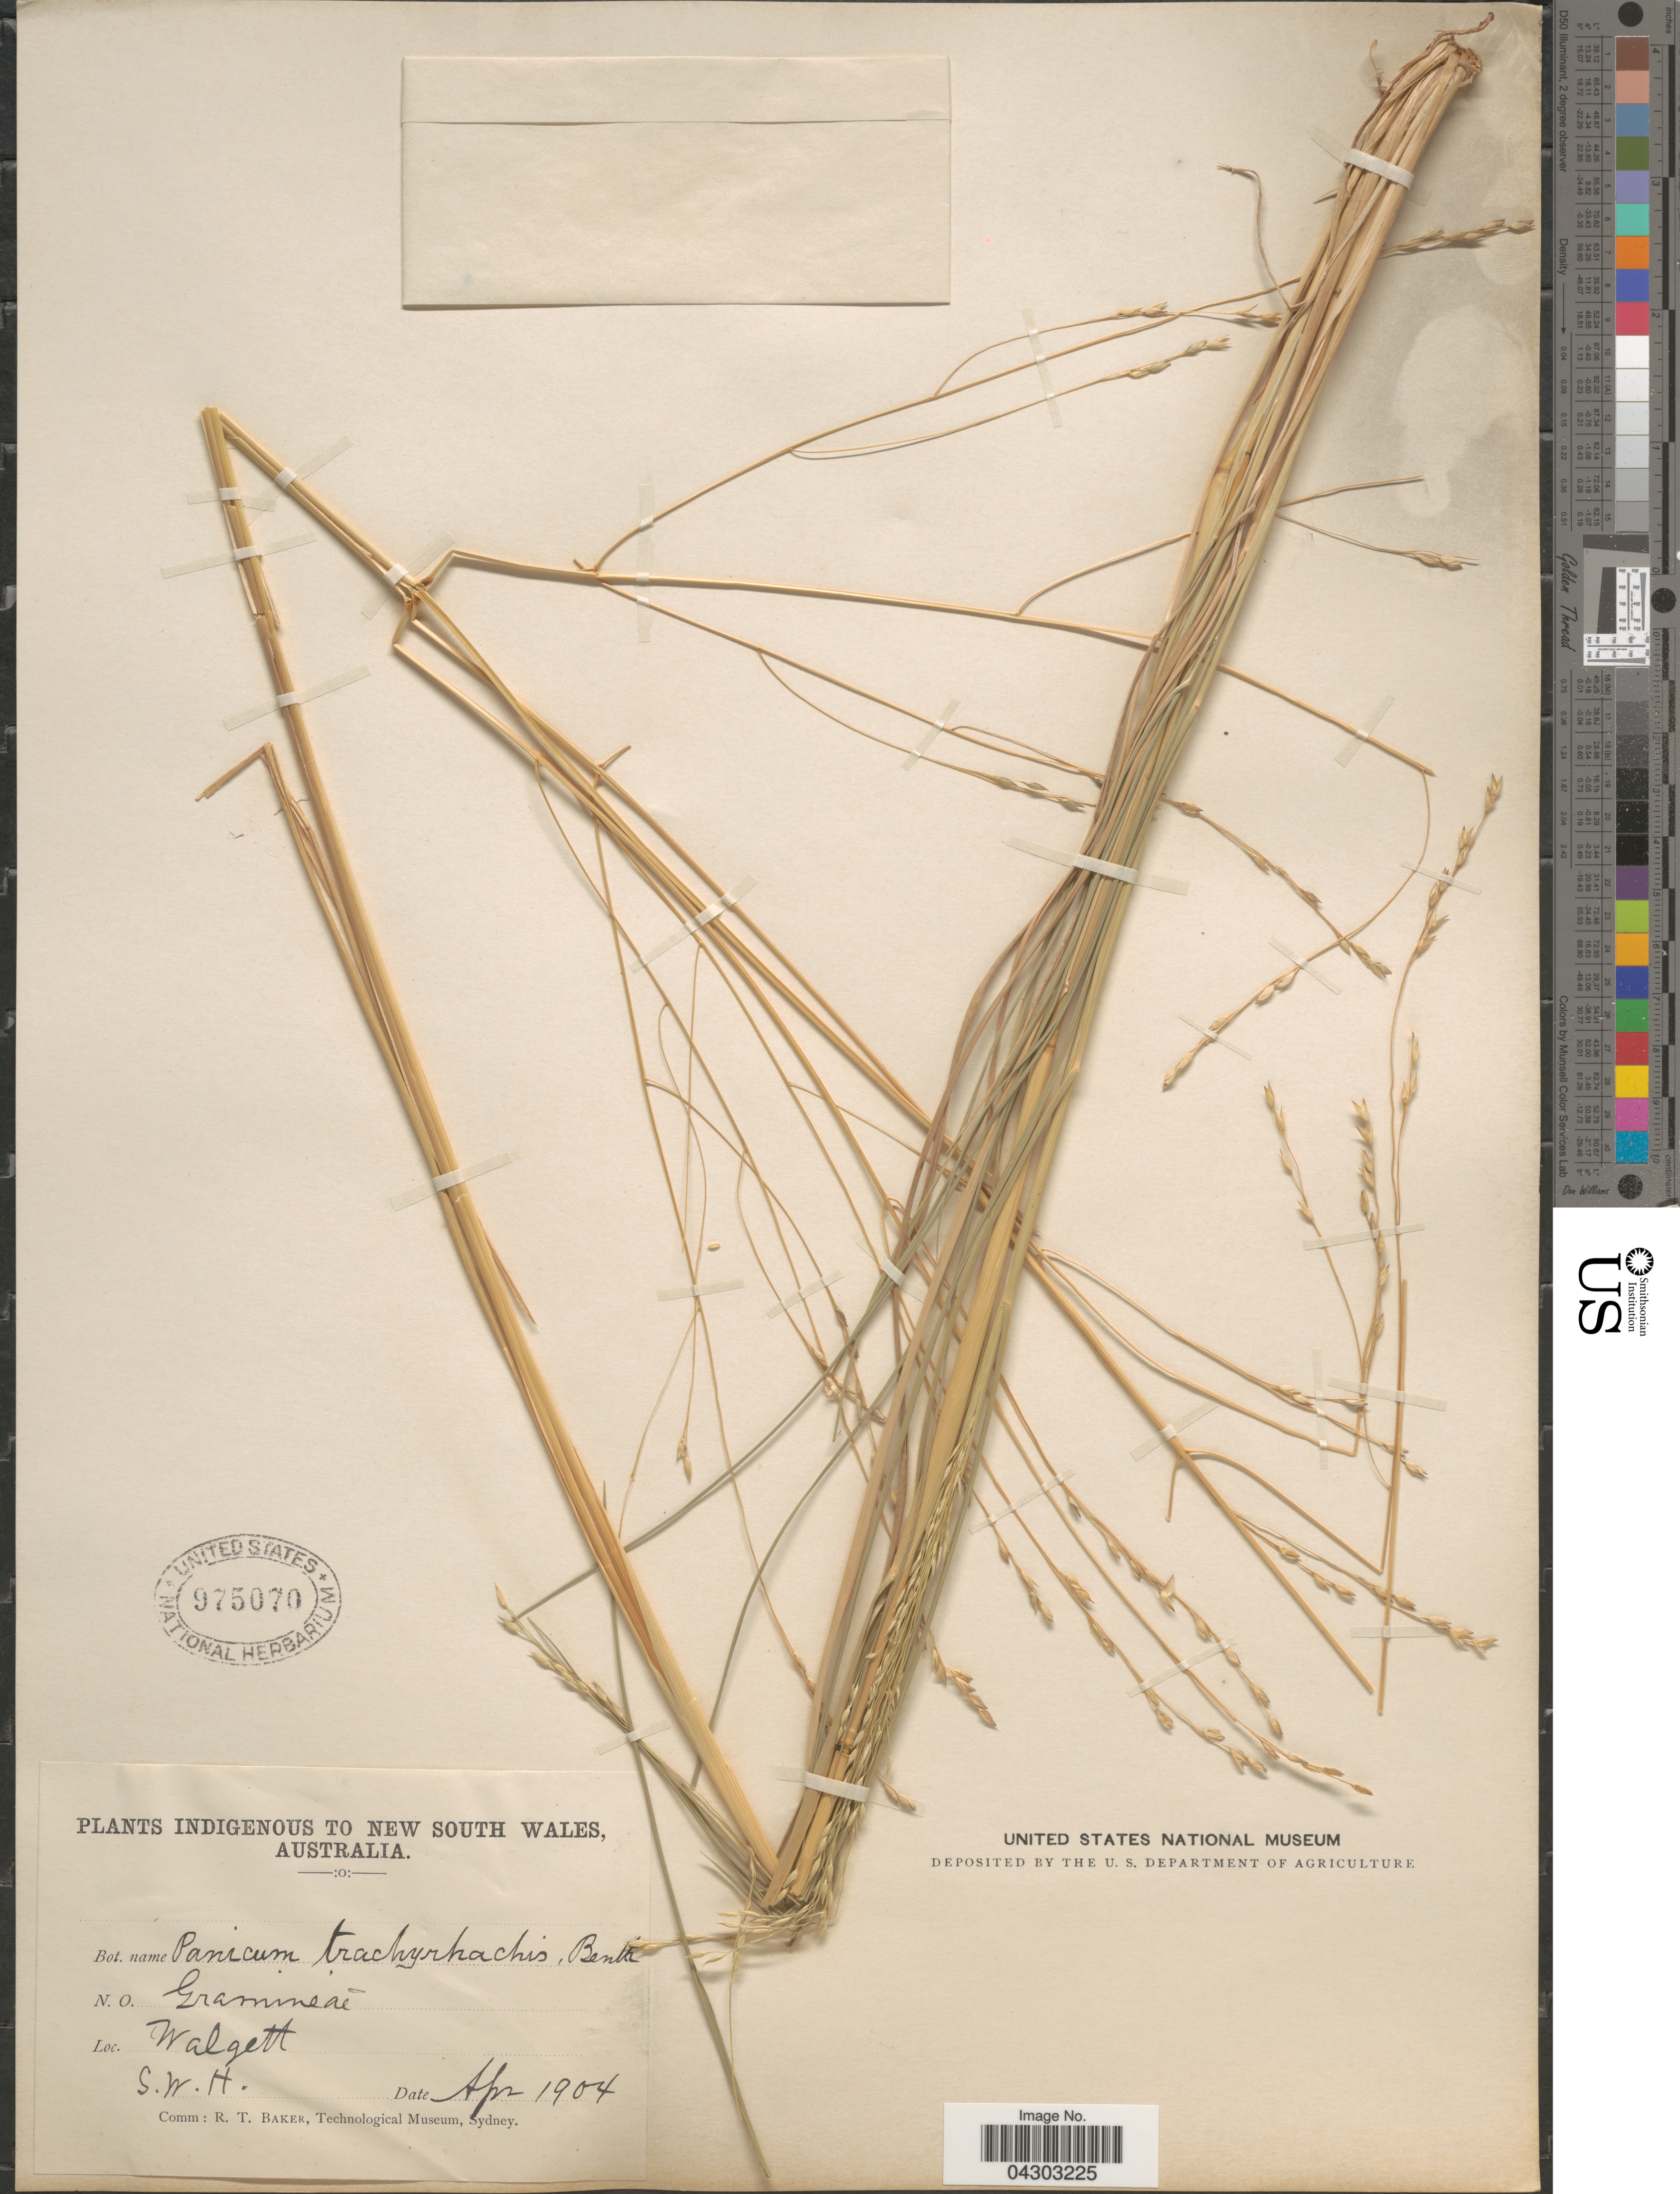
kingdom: Plantae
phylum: Tracheophyta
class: Liliopsida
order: Poales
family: Poaceae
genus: Panicum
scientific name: Panicum trachyrhachis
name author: Benth.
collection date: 1904-04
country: Australia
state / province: New South Wales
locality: Walgett. S. W. H.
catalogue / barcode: US 975070